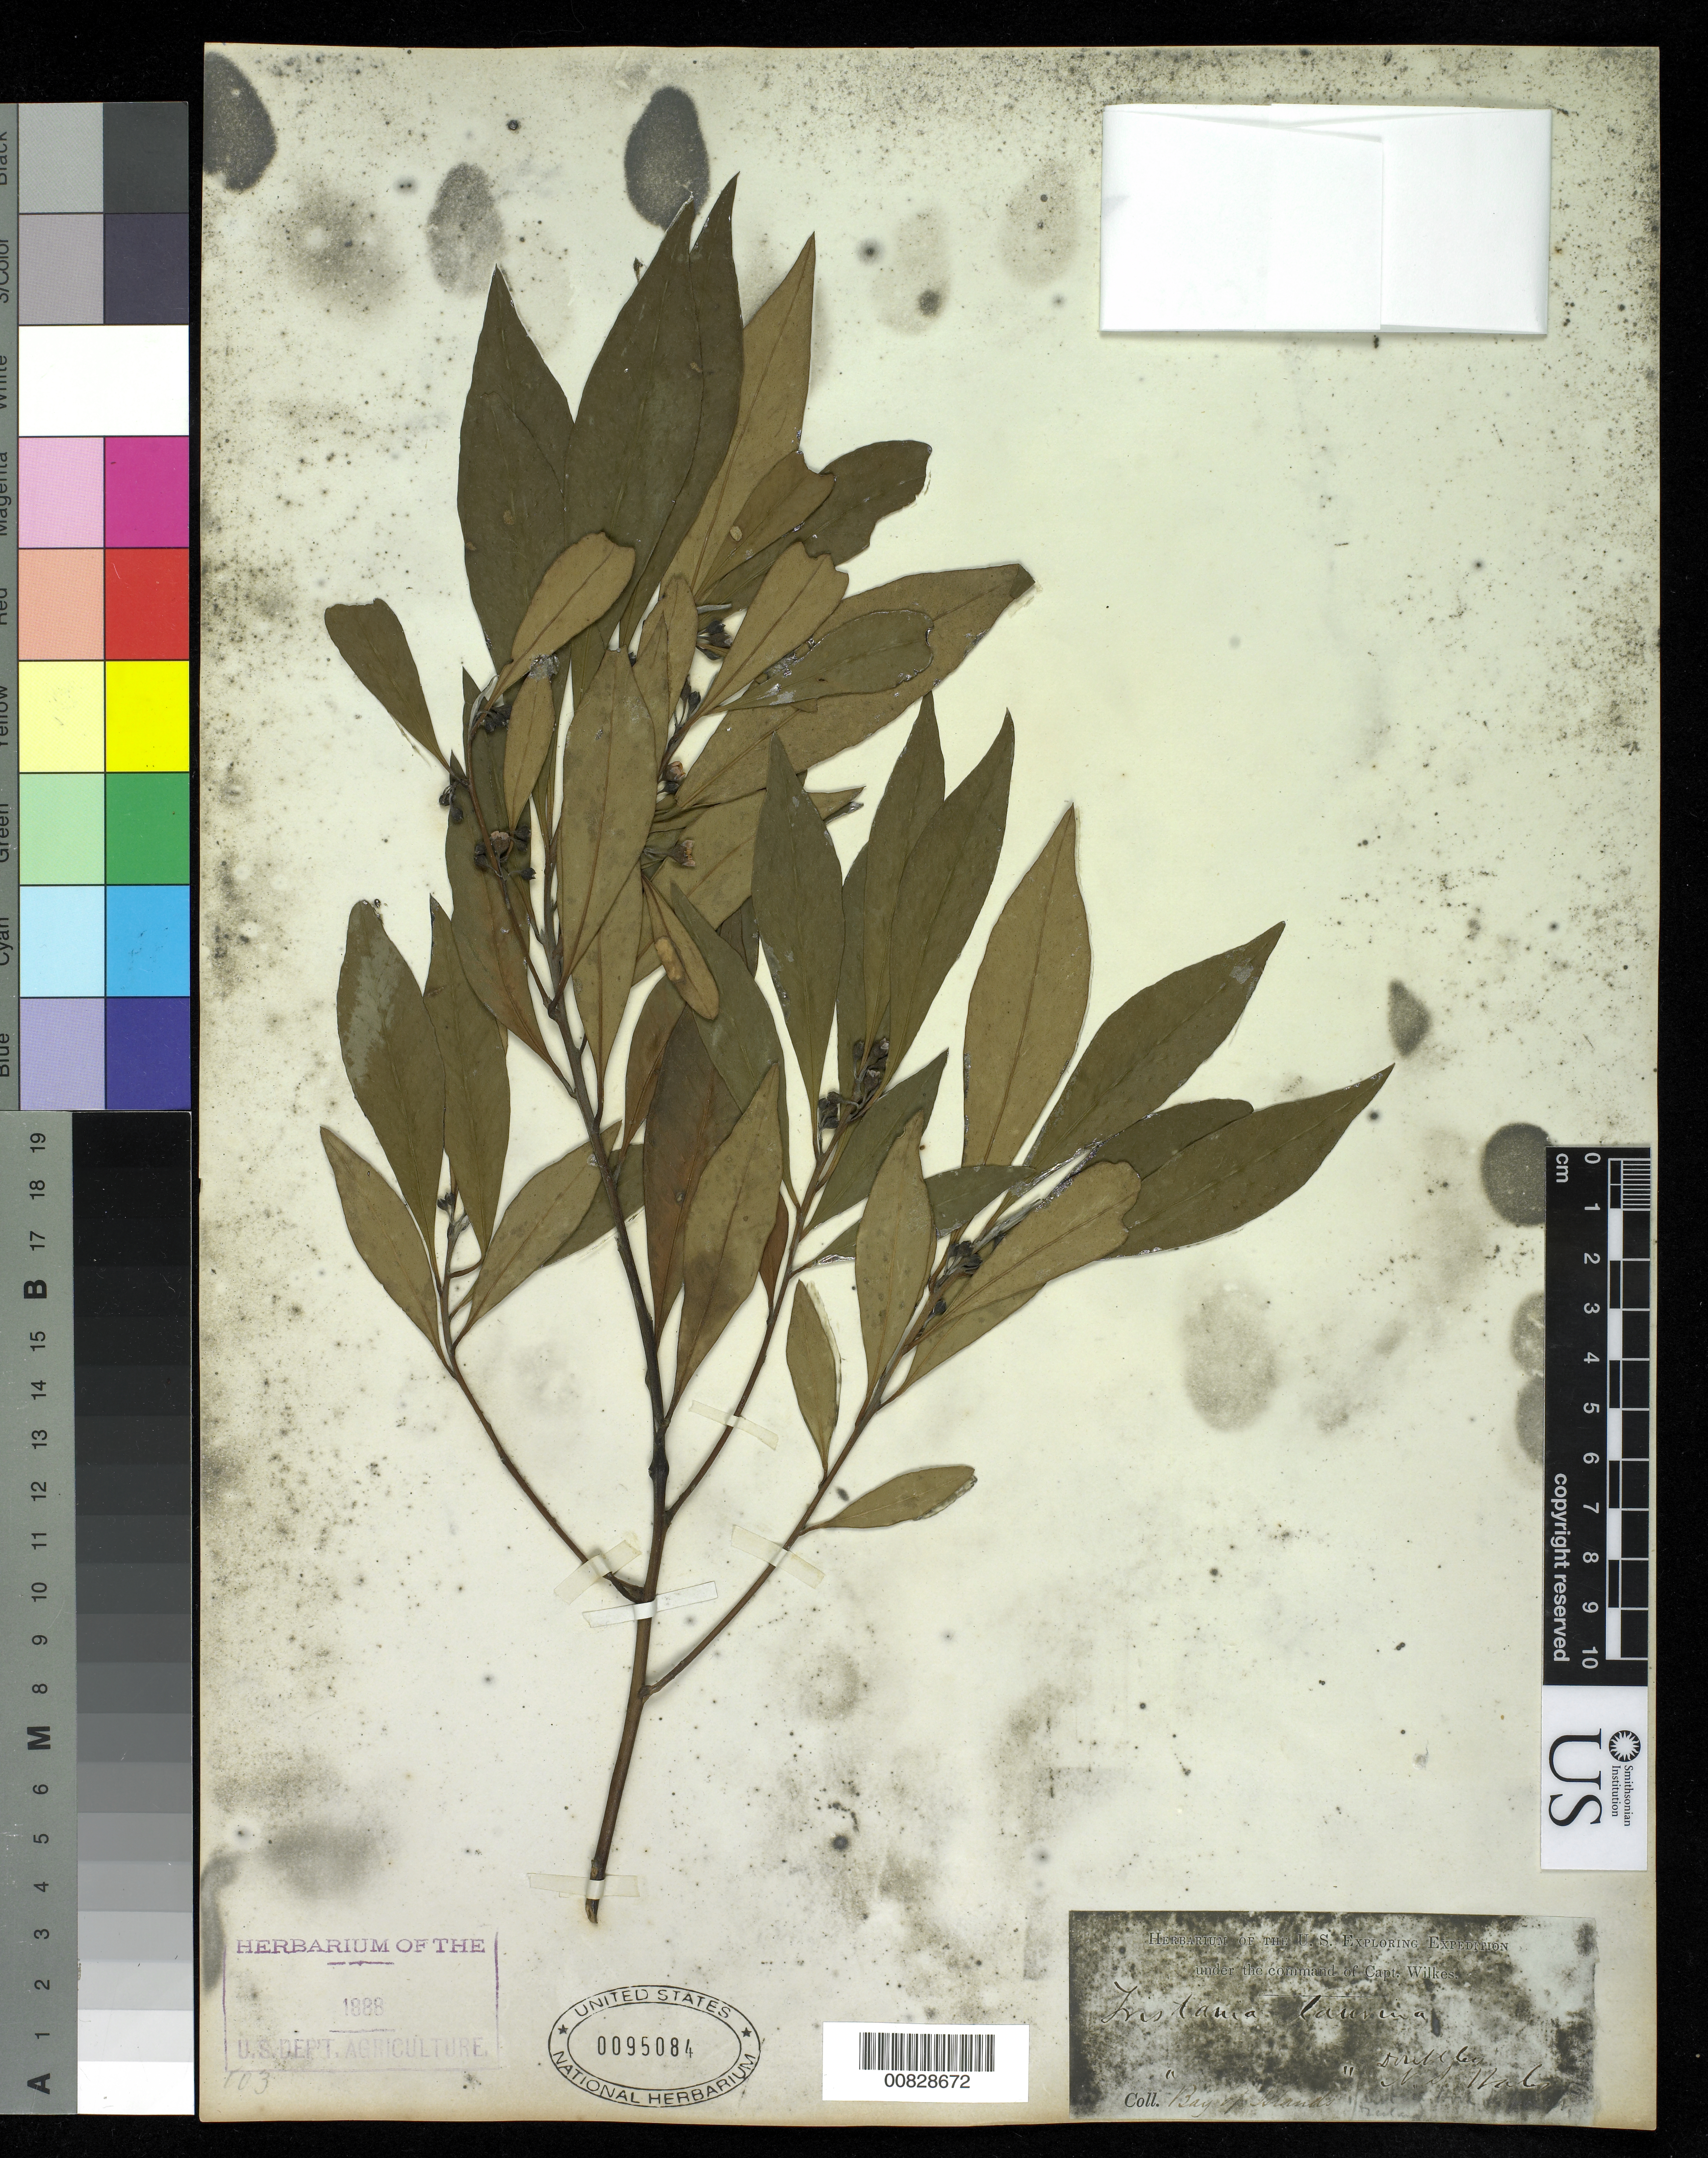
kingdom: Plantae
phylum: Tracheophyta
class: Magnoliopsida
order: Myrtales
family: Myrtaceae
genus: Tristaniopsis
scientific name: Tristaniopsis laurina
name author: (Sm.) P.G. Wilson & J. T. Waterh.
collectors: Wilkes Explor. Exped.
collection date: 1838/1842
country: New Zealand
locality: Bay of Islands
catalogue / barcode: US 95084